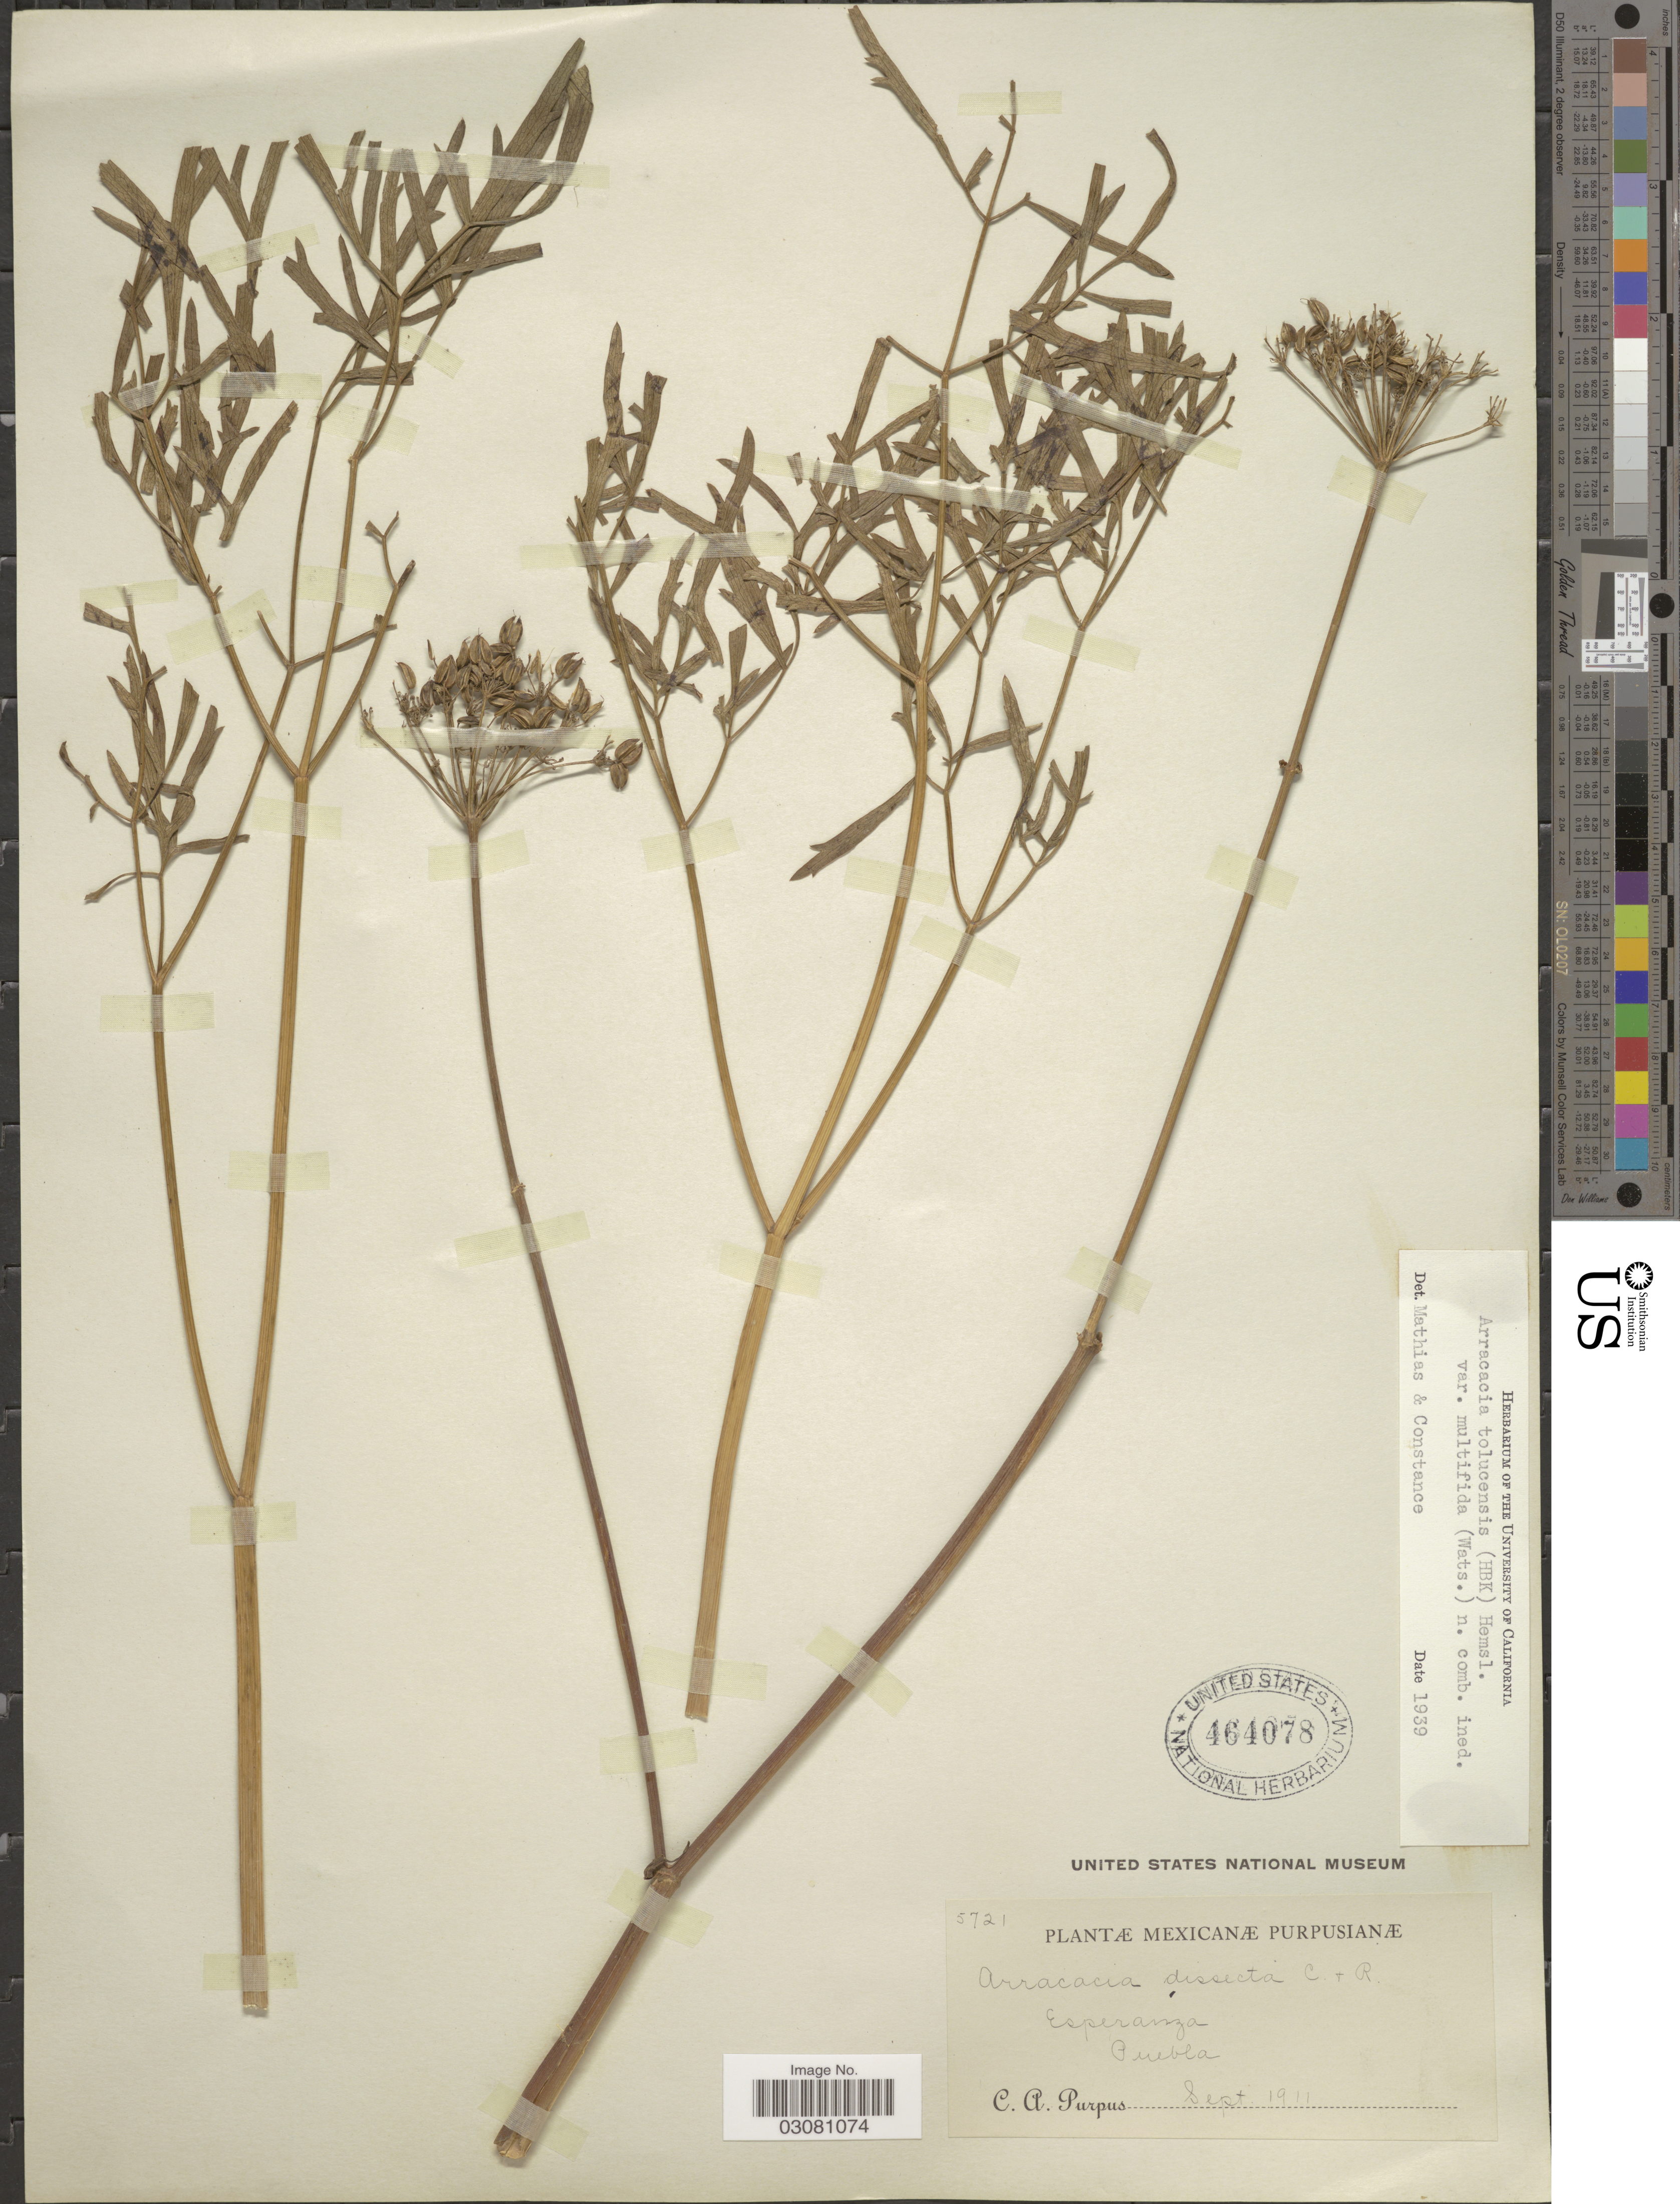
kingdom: Plantae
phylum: Tracheophyta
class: Magnoliopsida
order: Apiales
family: Apiaceae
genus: Arracacia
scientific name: Arracacia tolucensis var. multifida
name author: (S. Watson) Mathias & Constance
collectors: C. A. Purpus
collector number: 5721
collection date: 1911-09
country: Mexico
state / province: Puebla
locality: Esperanza.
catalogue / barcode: US 464078